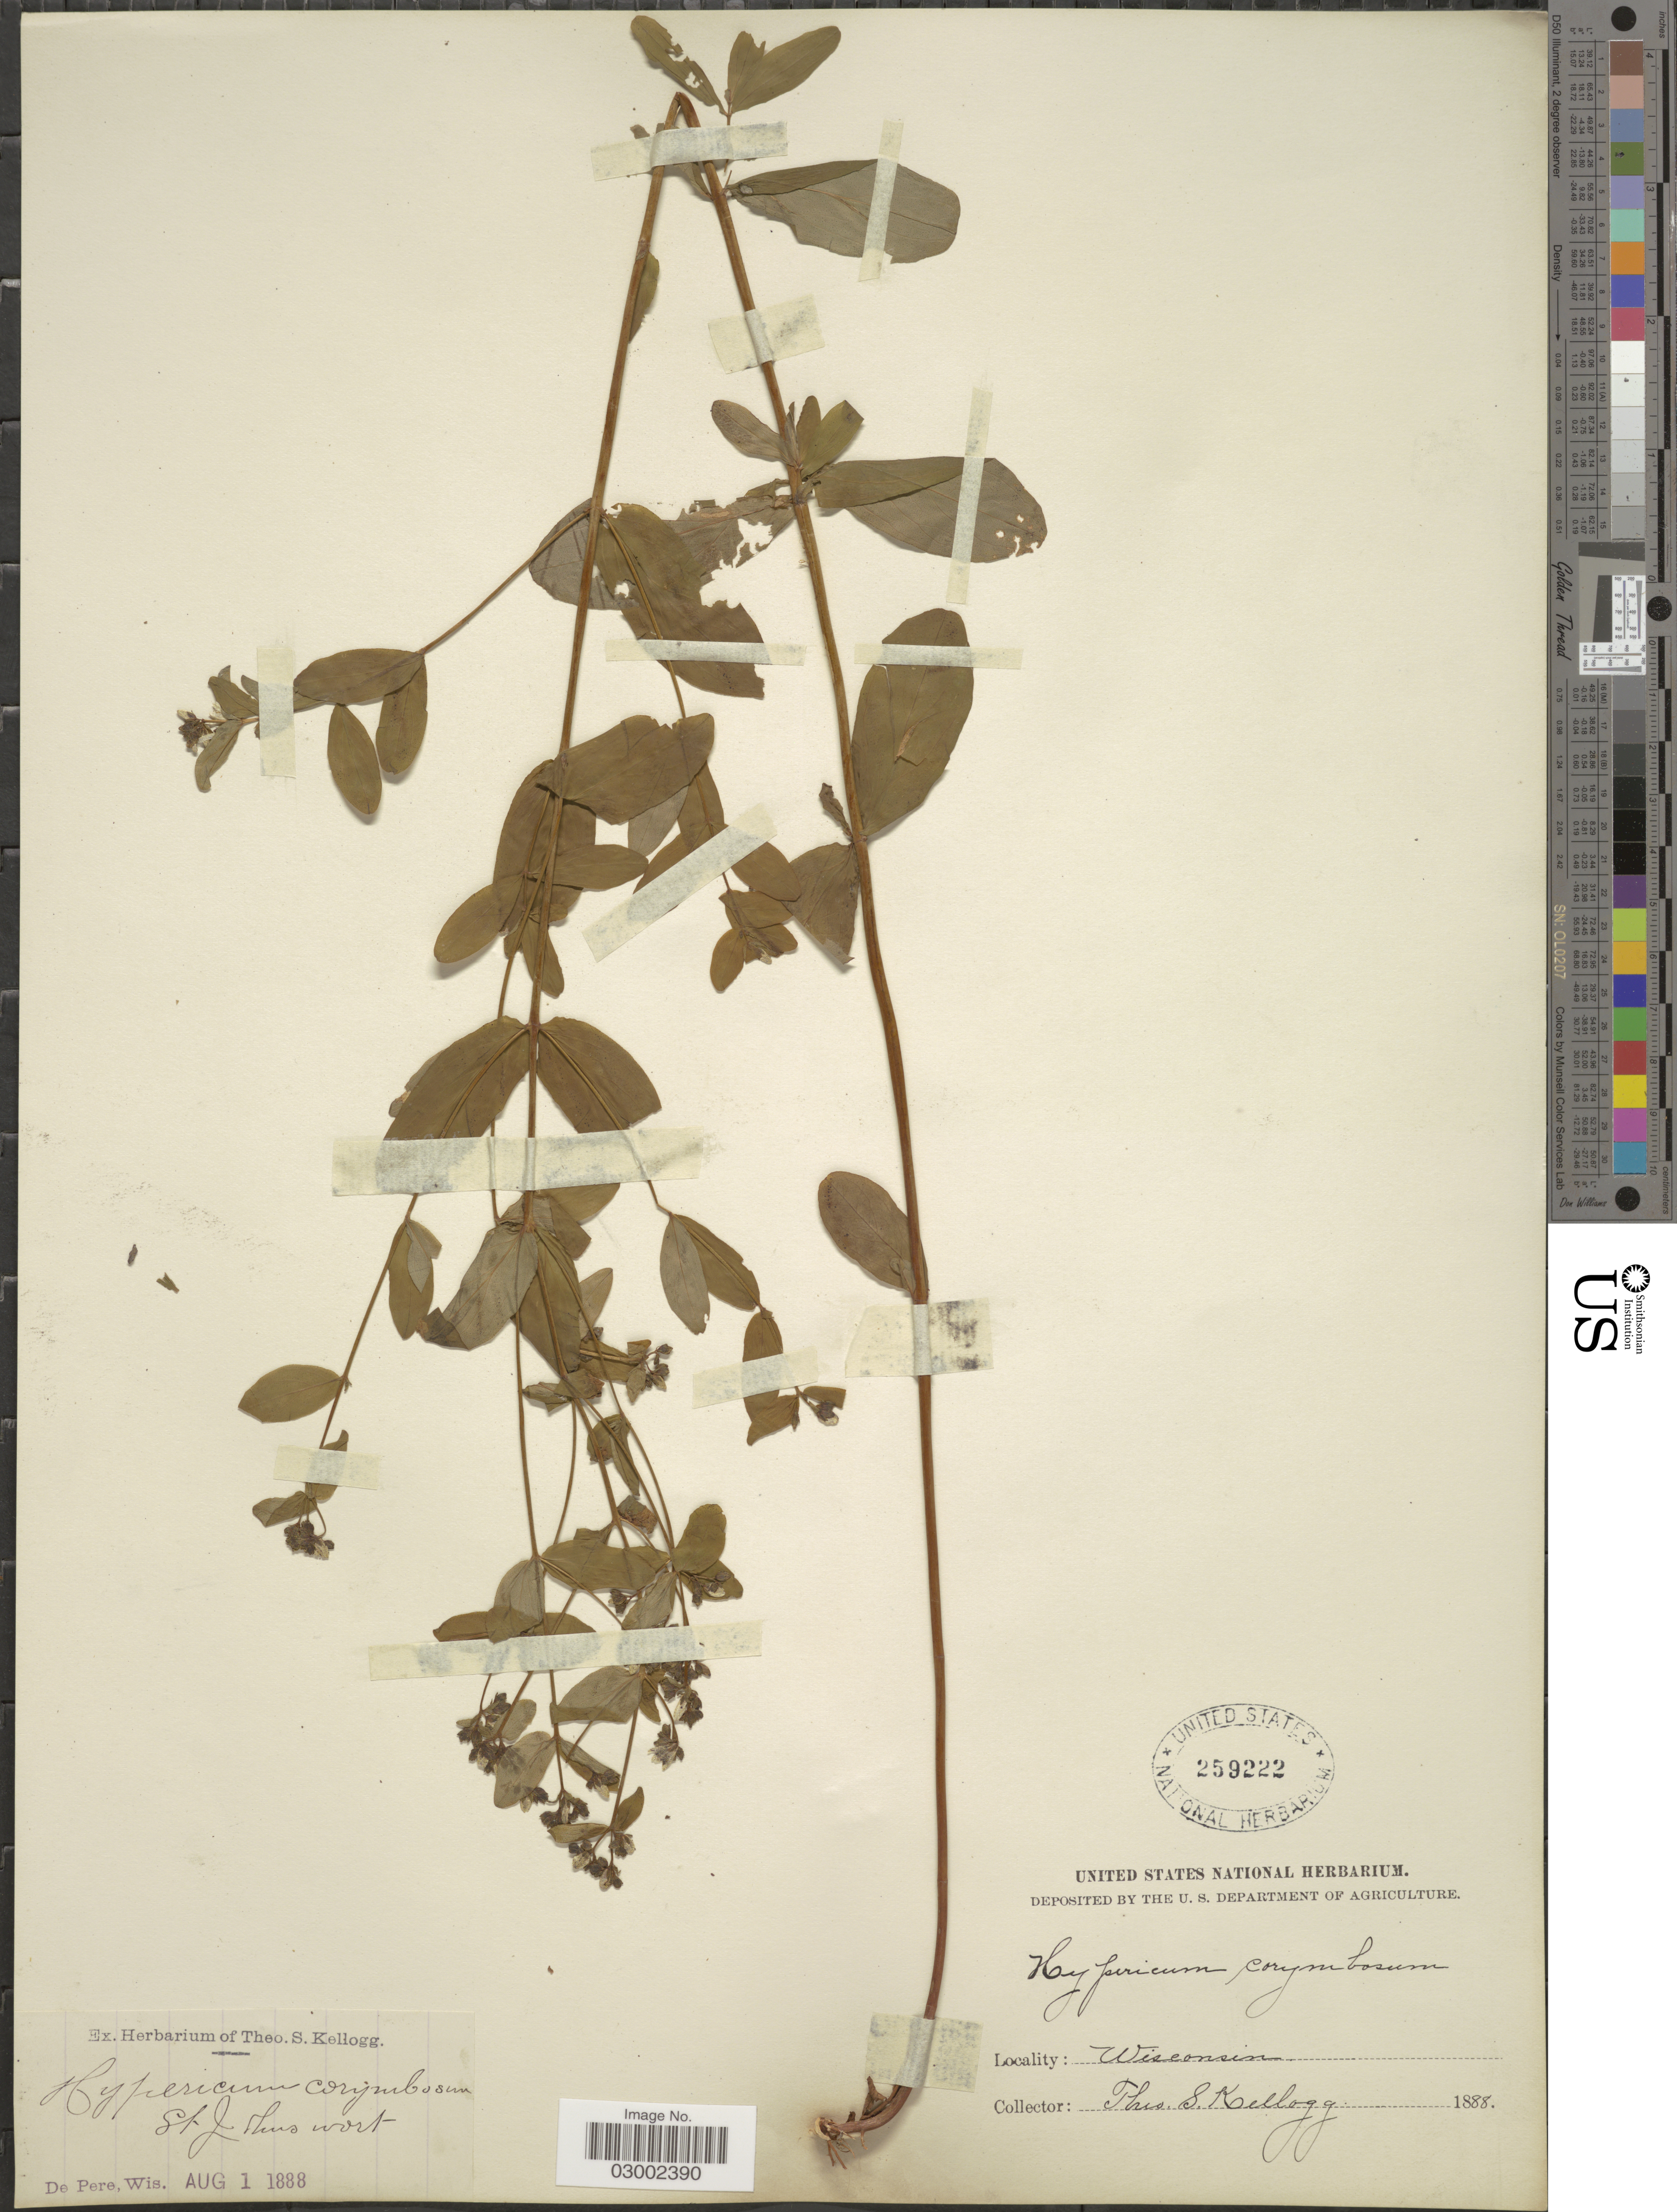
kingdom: Plantae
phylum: Tracheophyta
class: Magnoliopsida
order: Malpighiales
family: Hypericaceae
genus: Hypericum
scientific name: Hypericum punctatum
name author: Lam.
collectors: T. S. Kellogg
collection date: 1888-08-01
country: United States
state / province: Wisconsin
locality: St Johns wort. De Pere.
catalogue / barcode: US 259222